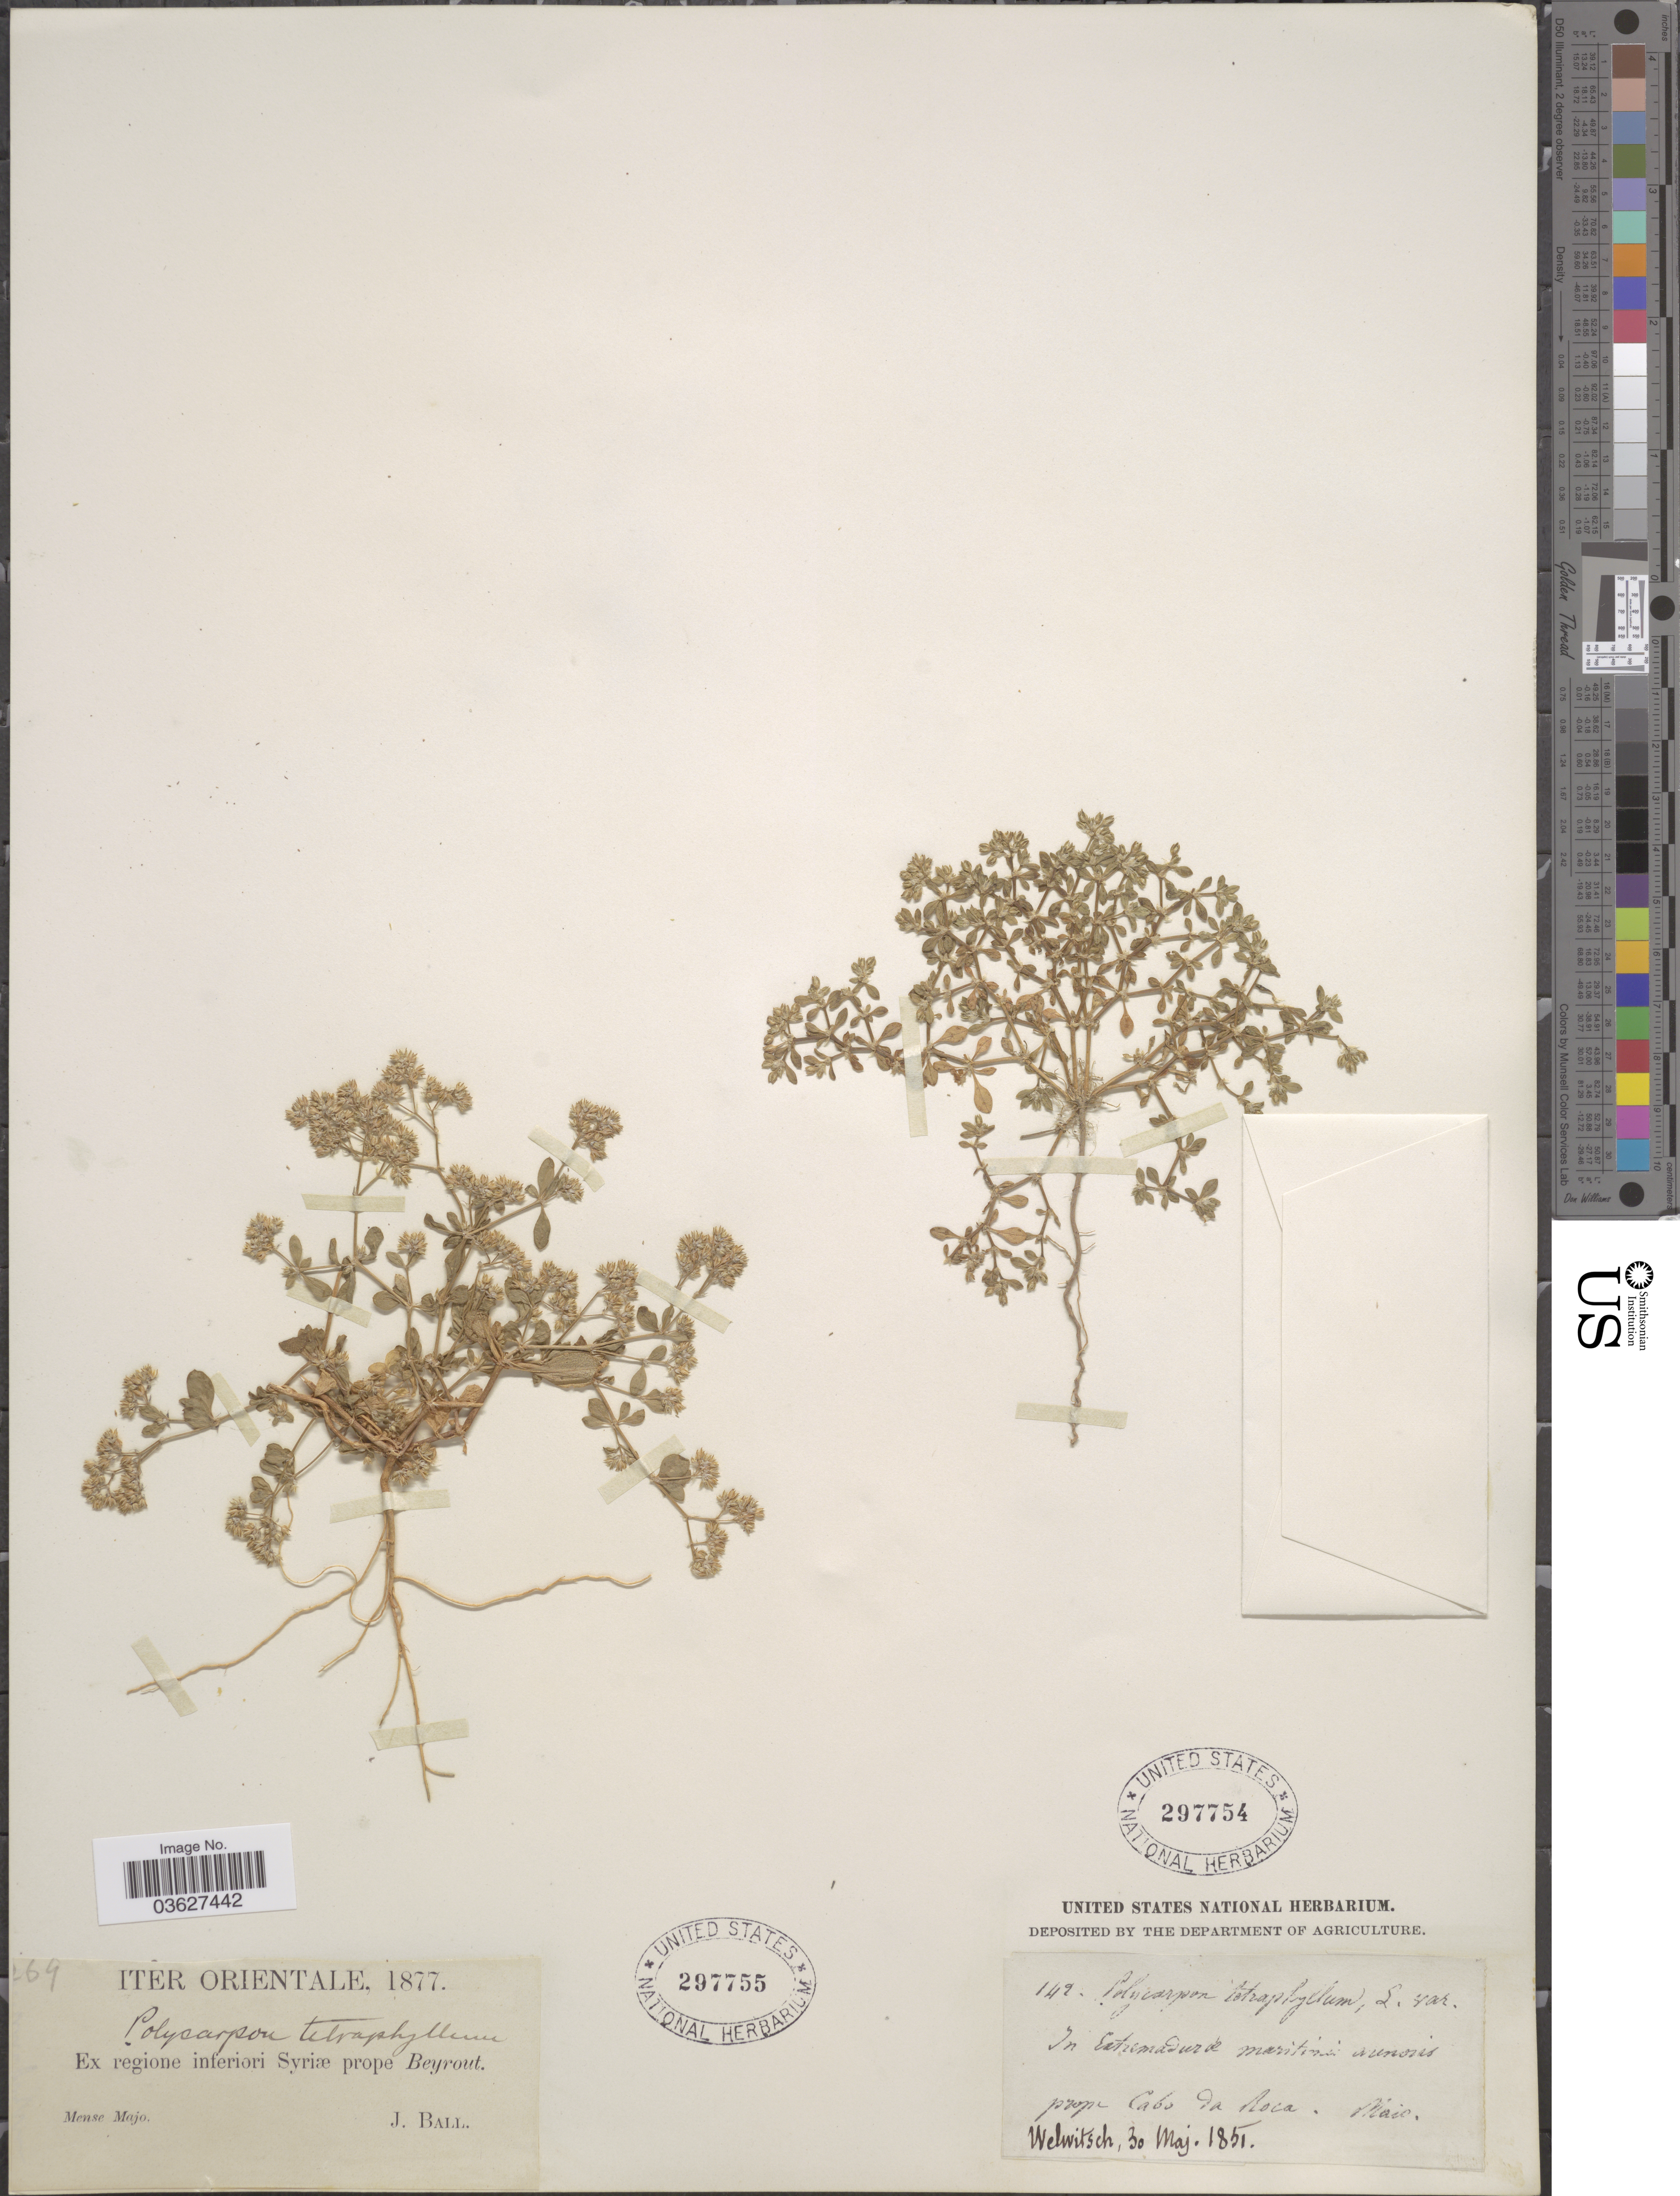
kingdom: Plantae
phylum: Tracheophyta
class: Magnoliopsida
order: Caryophyllales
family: Caryophyllaceae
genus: Polycarpon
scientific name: Polycarpon tetraphyllum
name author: (L.) L.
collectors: J. Ball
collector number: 269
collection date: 1877-05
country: Syria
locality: Iter Orientale. Ex regione inferiori Syriæ prope Beyrout.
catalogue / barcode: US 297755